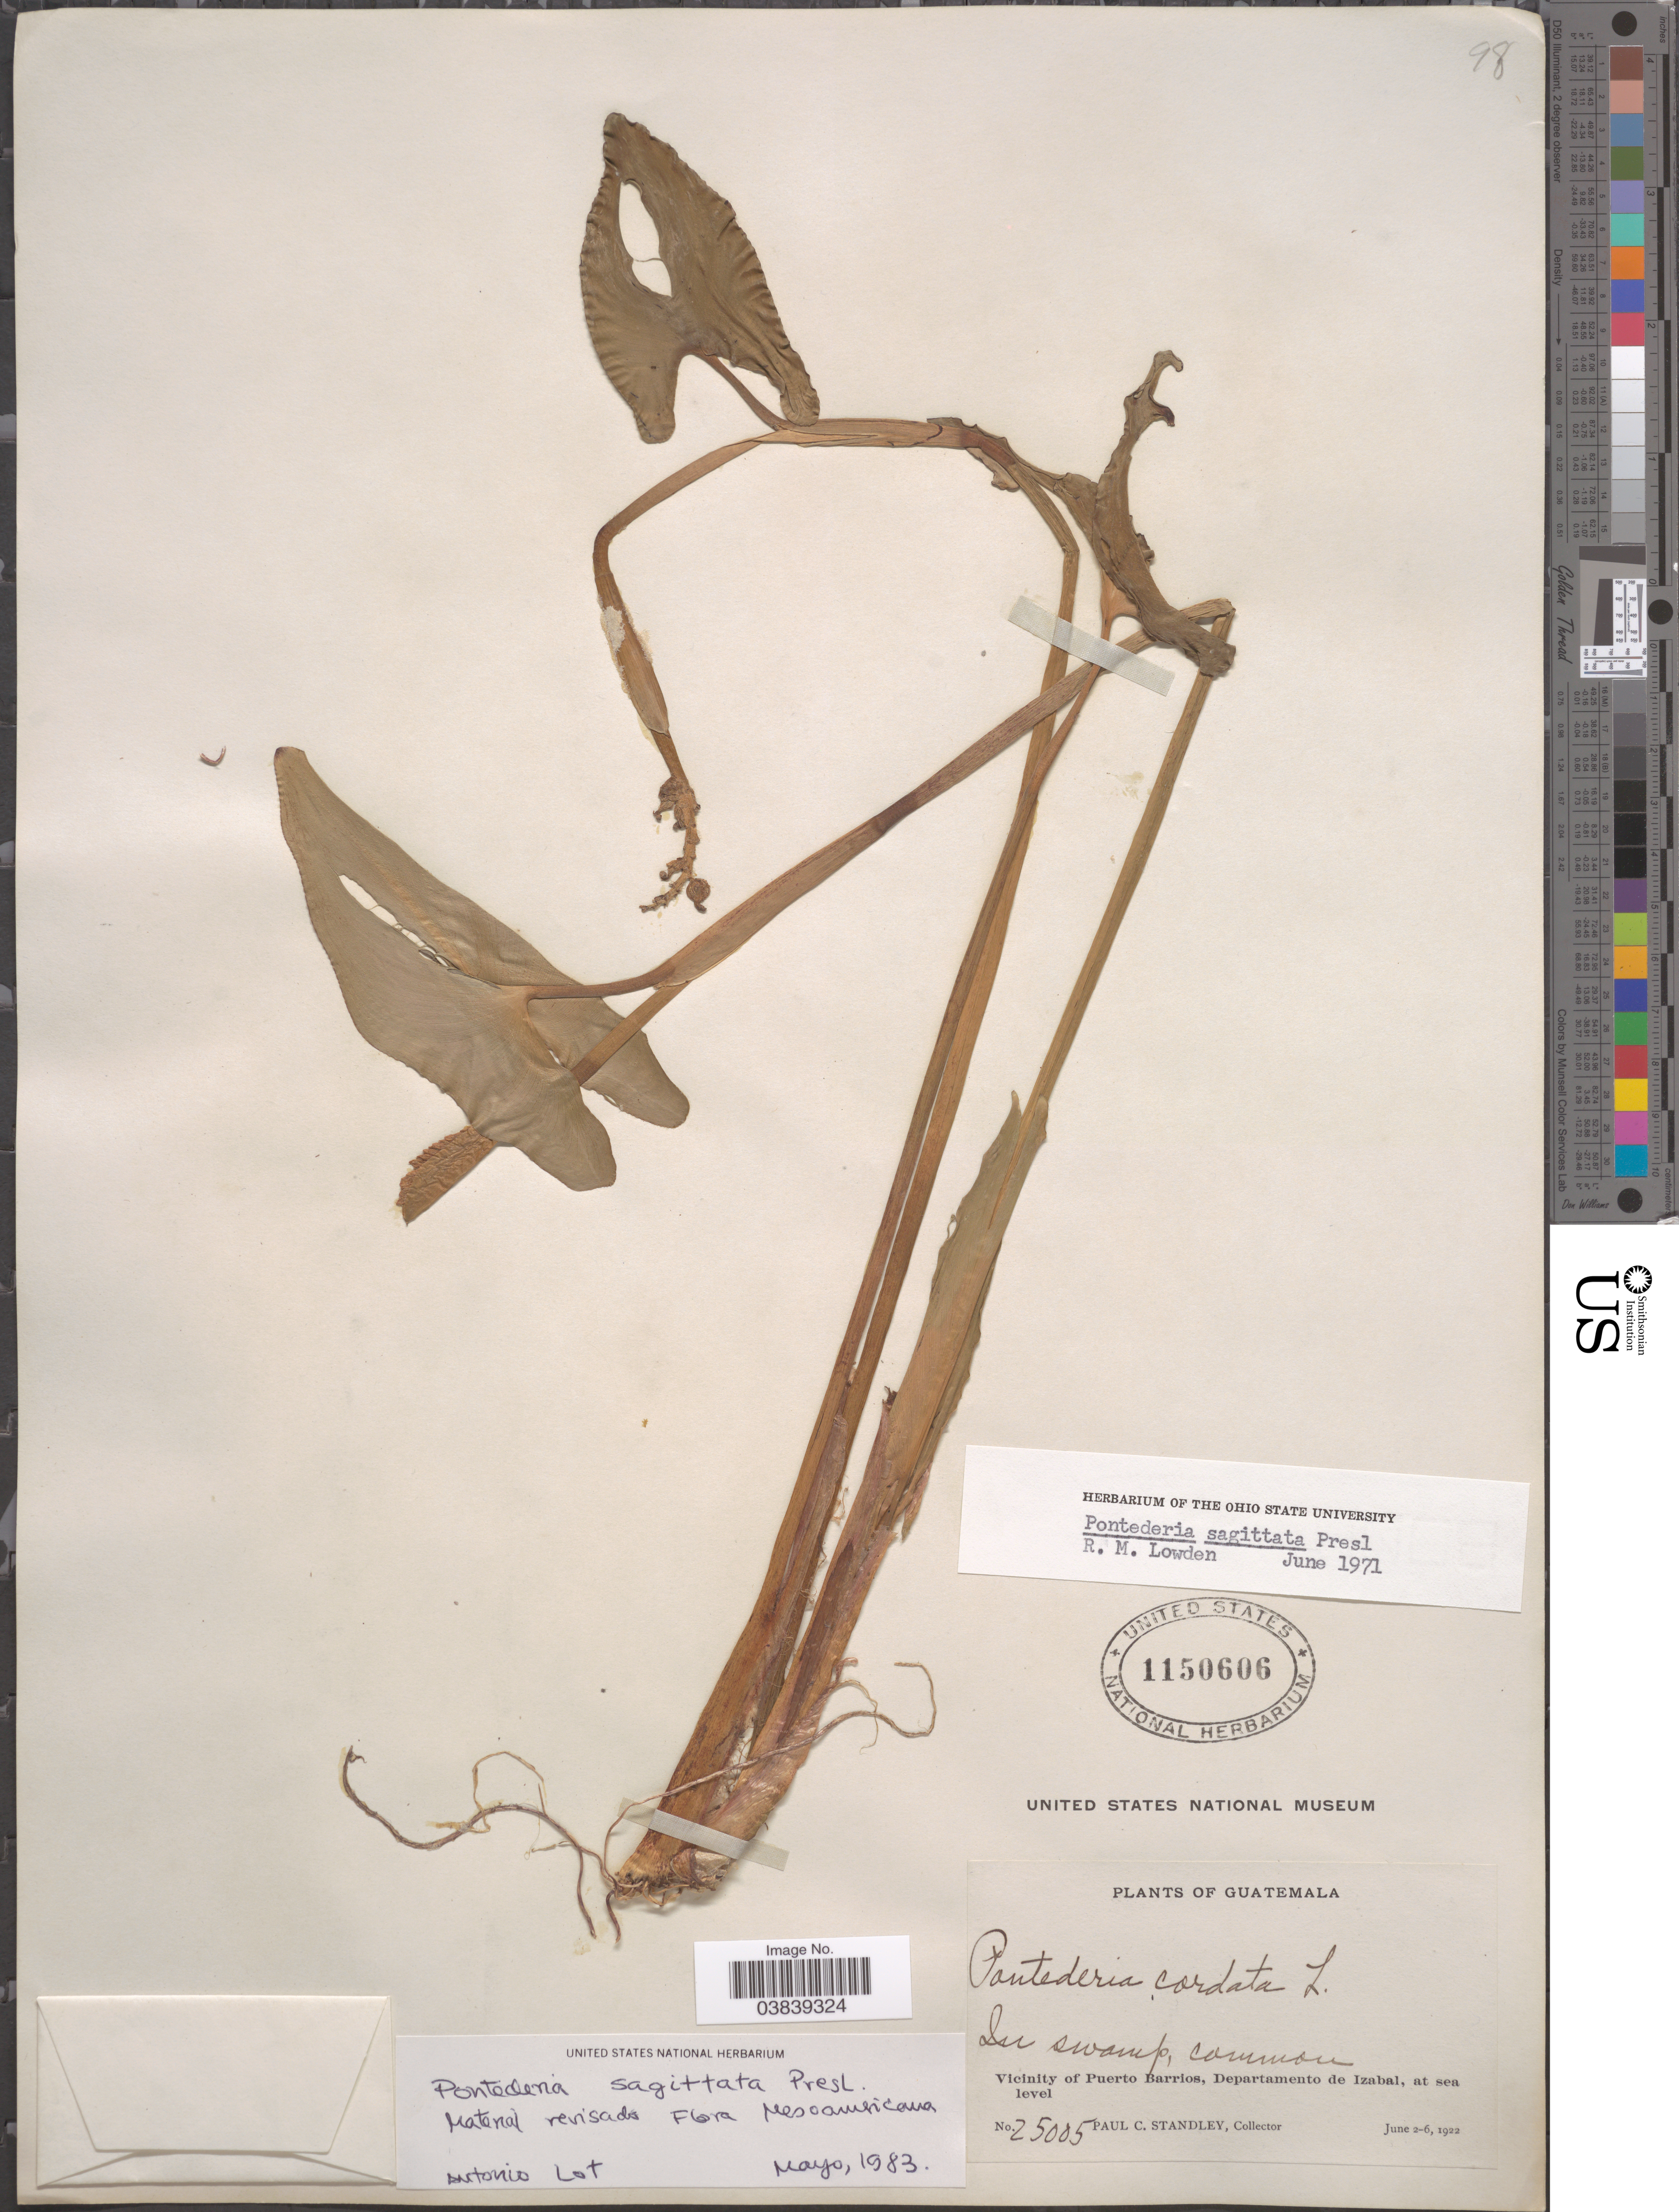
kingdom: Plantae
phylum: Tracheophyta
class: Liliopsida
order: Commelinales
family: Pontederiaceae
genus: Pontederia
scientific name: Pontederia sagittata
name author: C. Presl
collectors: P. C. Standley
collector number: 25005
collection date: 1922-06-02/1922-06-06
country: Guatemala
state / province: Izabal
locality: Vicinity of Puerto Barrios, Departamento de Izabal.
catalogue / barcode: US 1150606